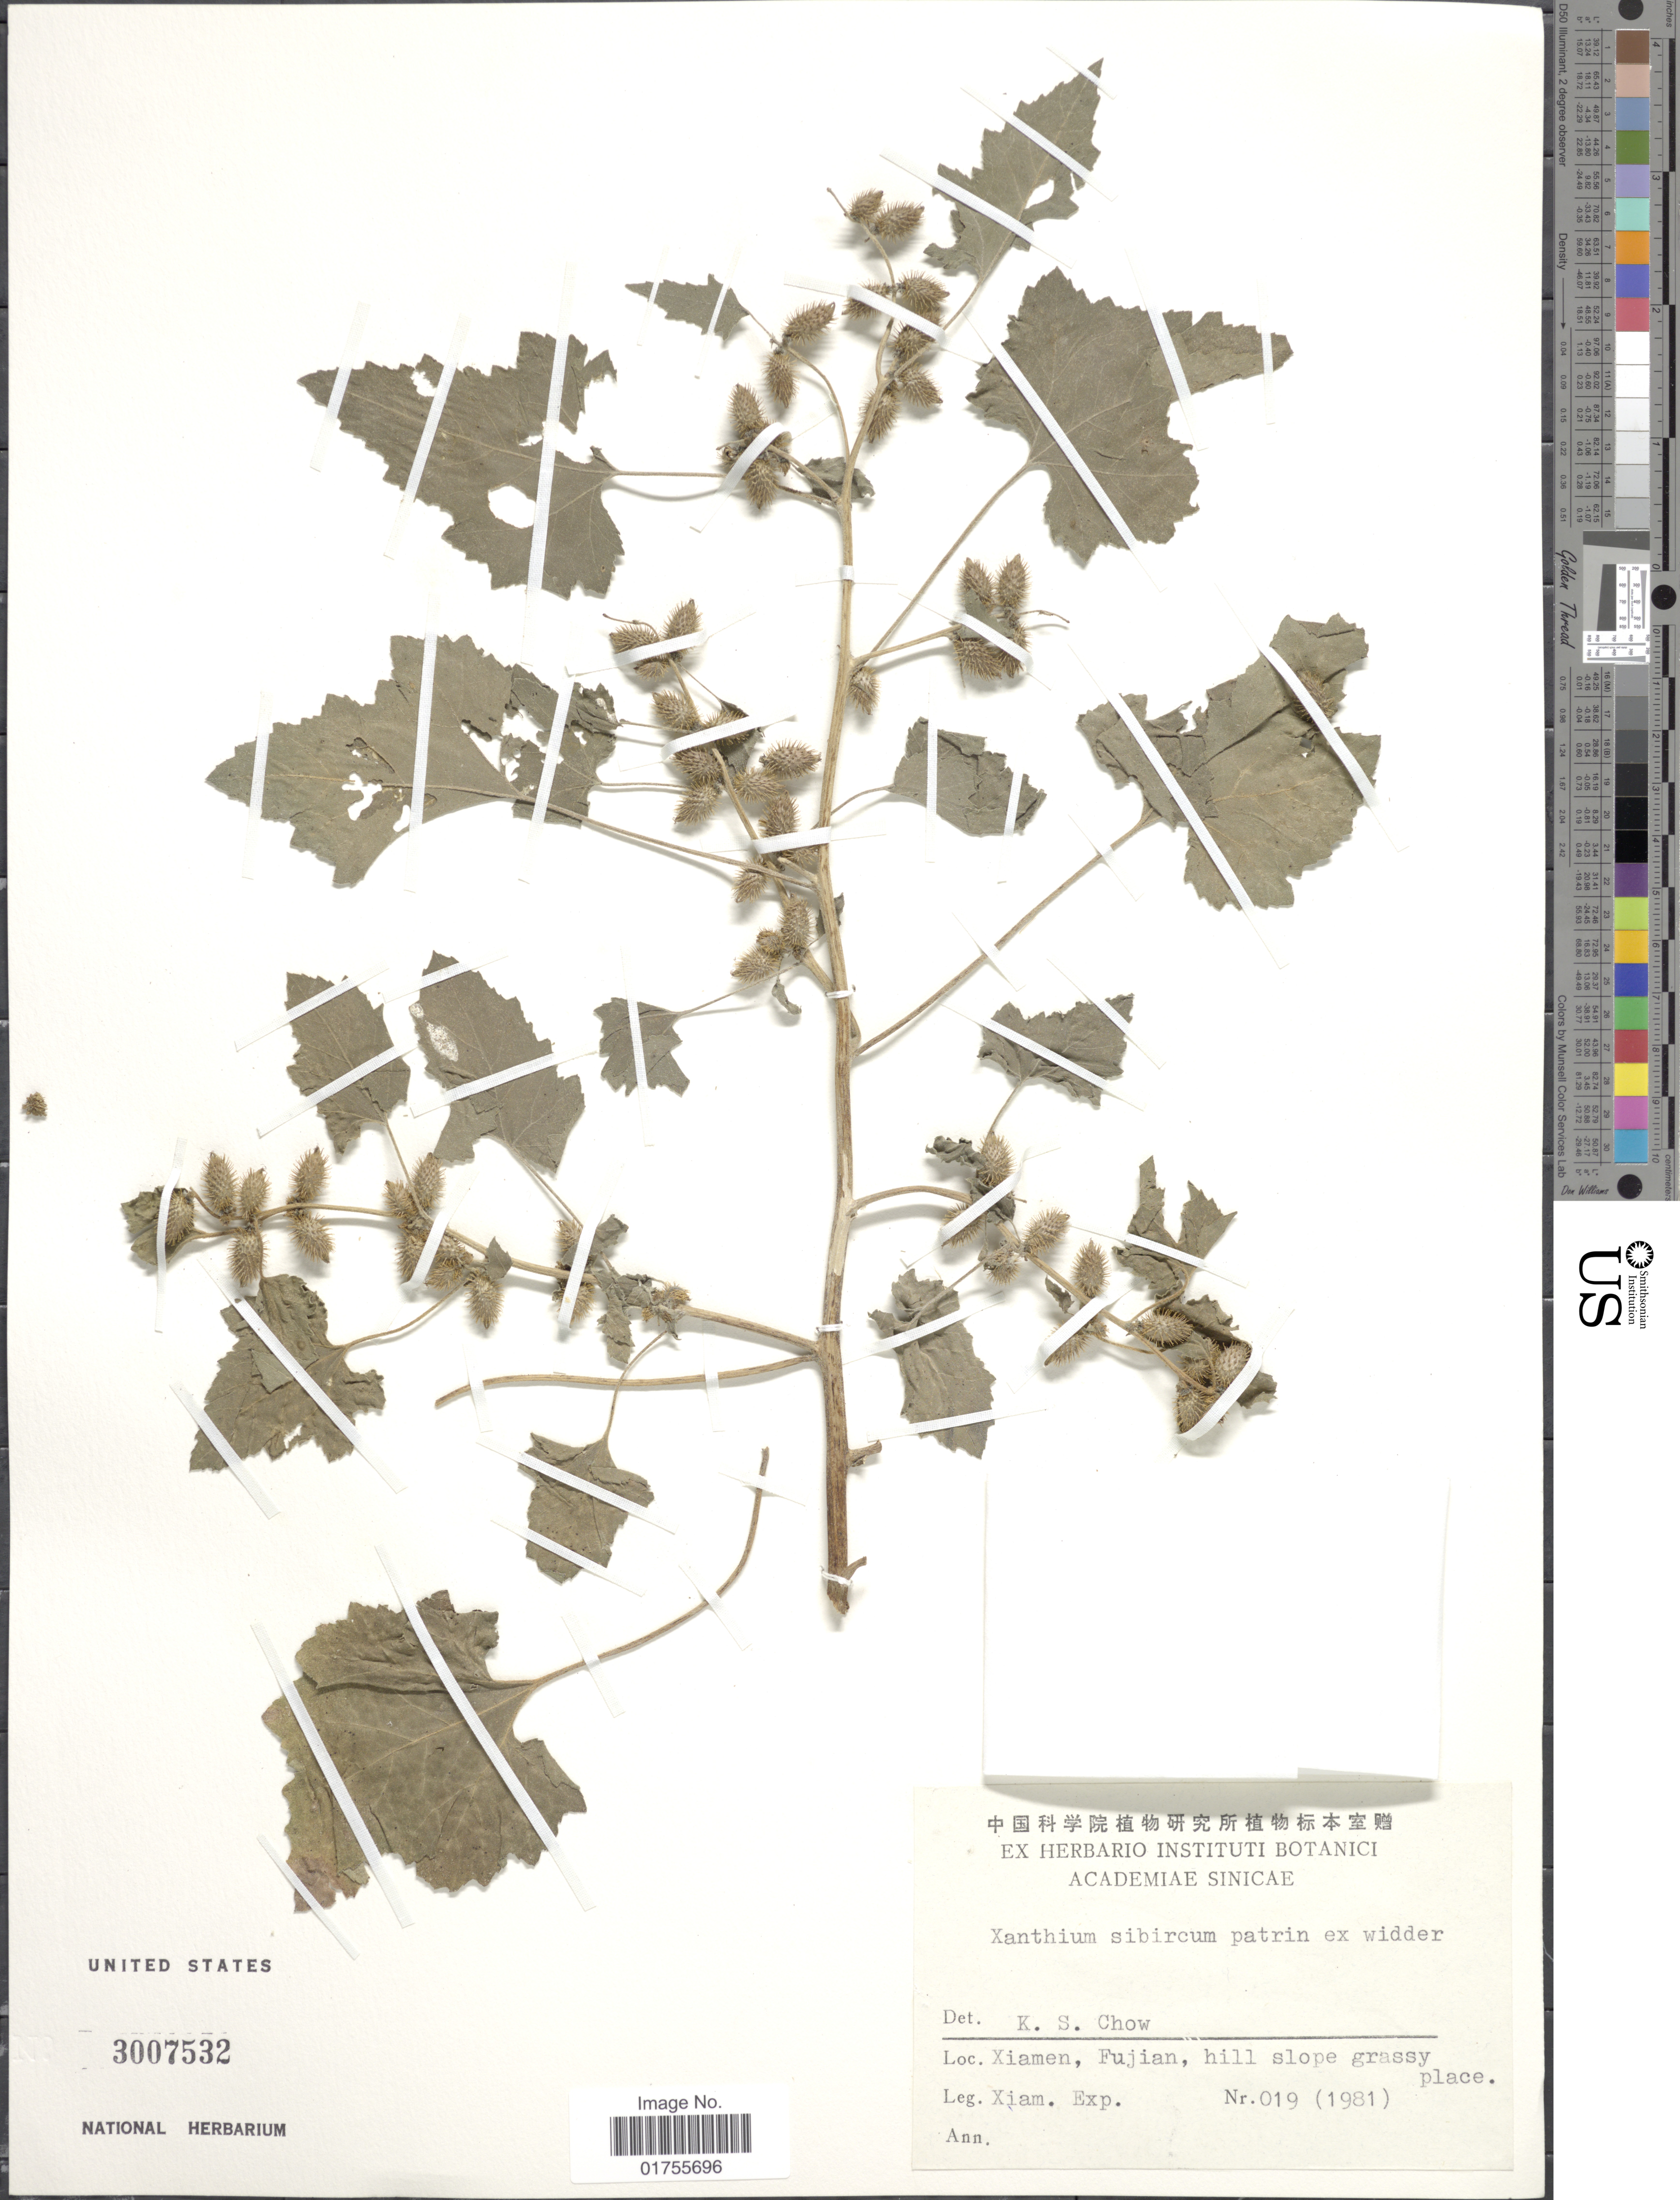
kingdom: Plantae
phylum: Tracheophyta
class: Magnoliopsida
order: Asterales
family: Asteraceae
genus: Xanthium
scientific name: Xanthium strumarium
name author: L.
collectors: Xiamen Expedition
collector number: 019 (1981)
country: China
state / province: Fujian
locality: Xiamen, Fujian, hill slope grassy place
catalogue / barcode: US 3007532